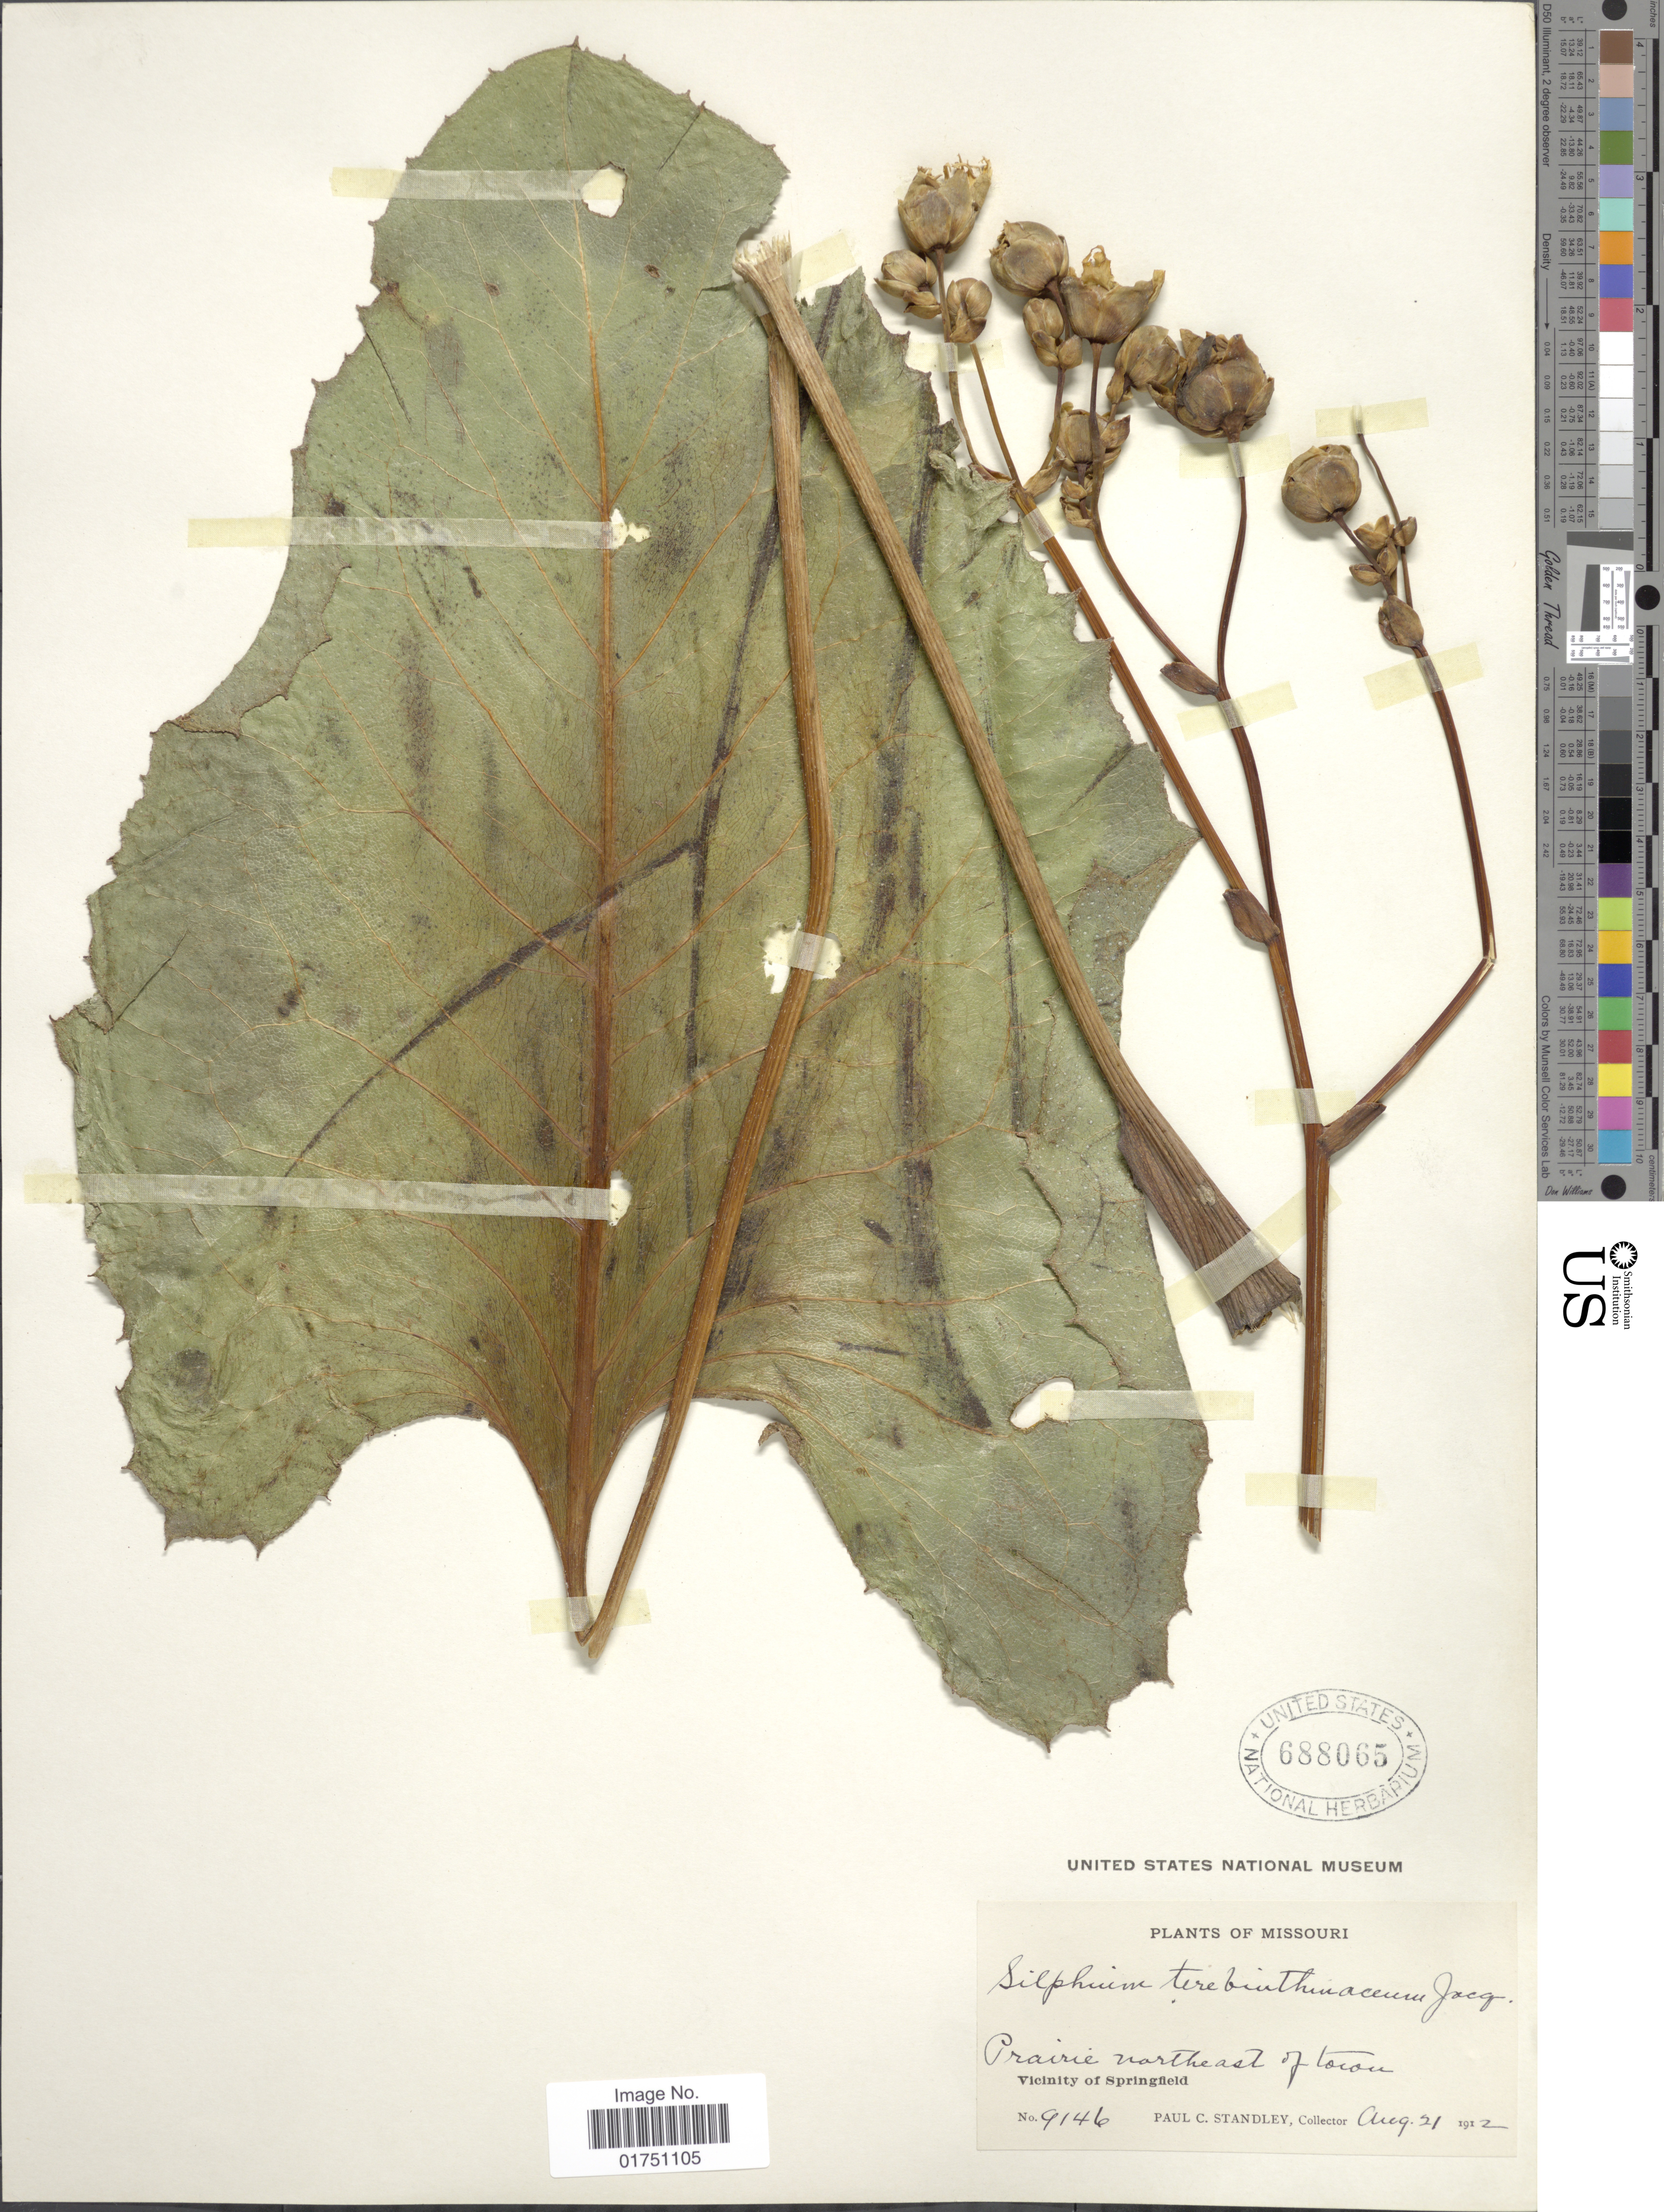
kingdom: Plantae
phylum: Tracheophyta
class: Magnoliopsida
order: Asterales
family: Asteraceae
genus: Silphium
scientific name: Silphium terebinthinaceum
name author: Jacq.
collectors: P. C. Standley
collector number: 9146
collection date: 1912-08-21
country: United States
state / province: Missouri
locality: Prairie northeast of town. Vicinity of Springfield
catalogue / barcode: US 688065